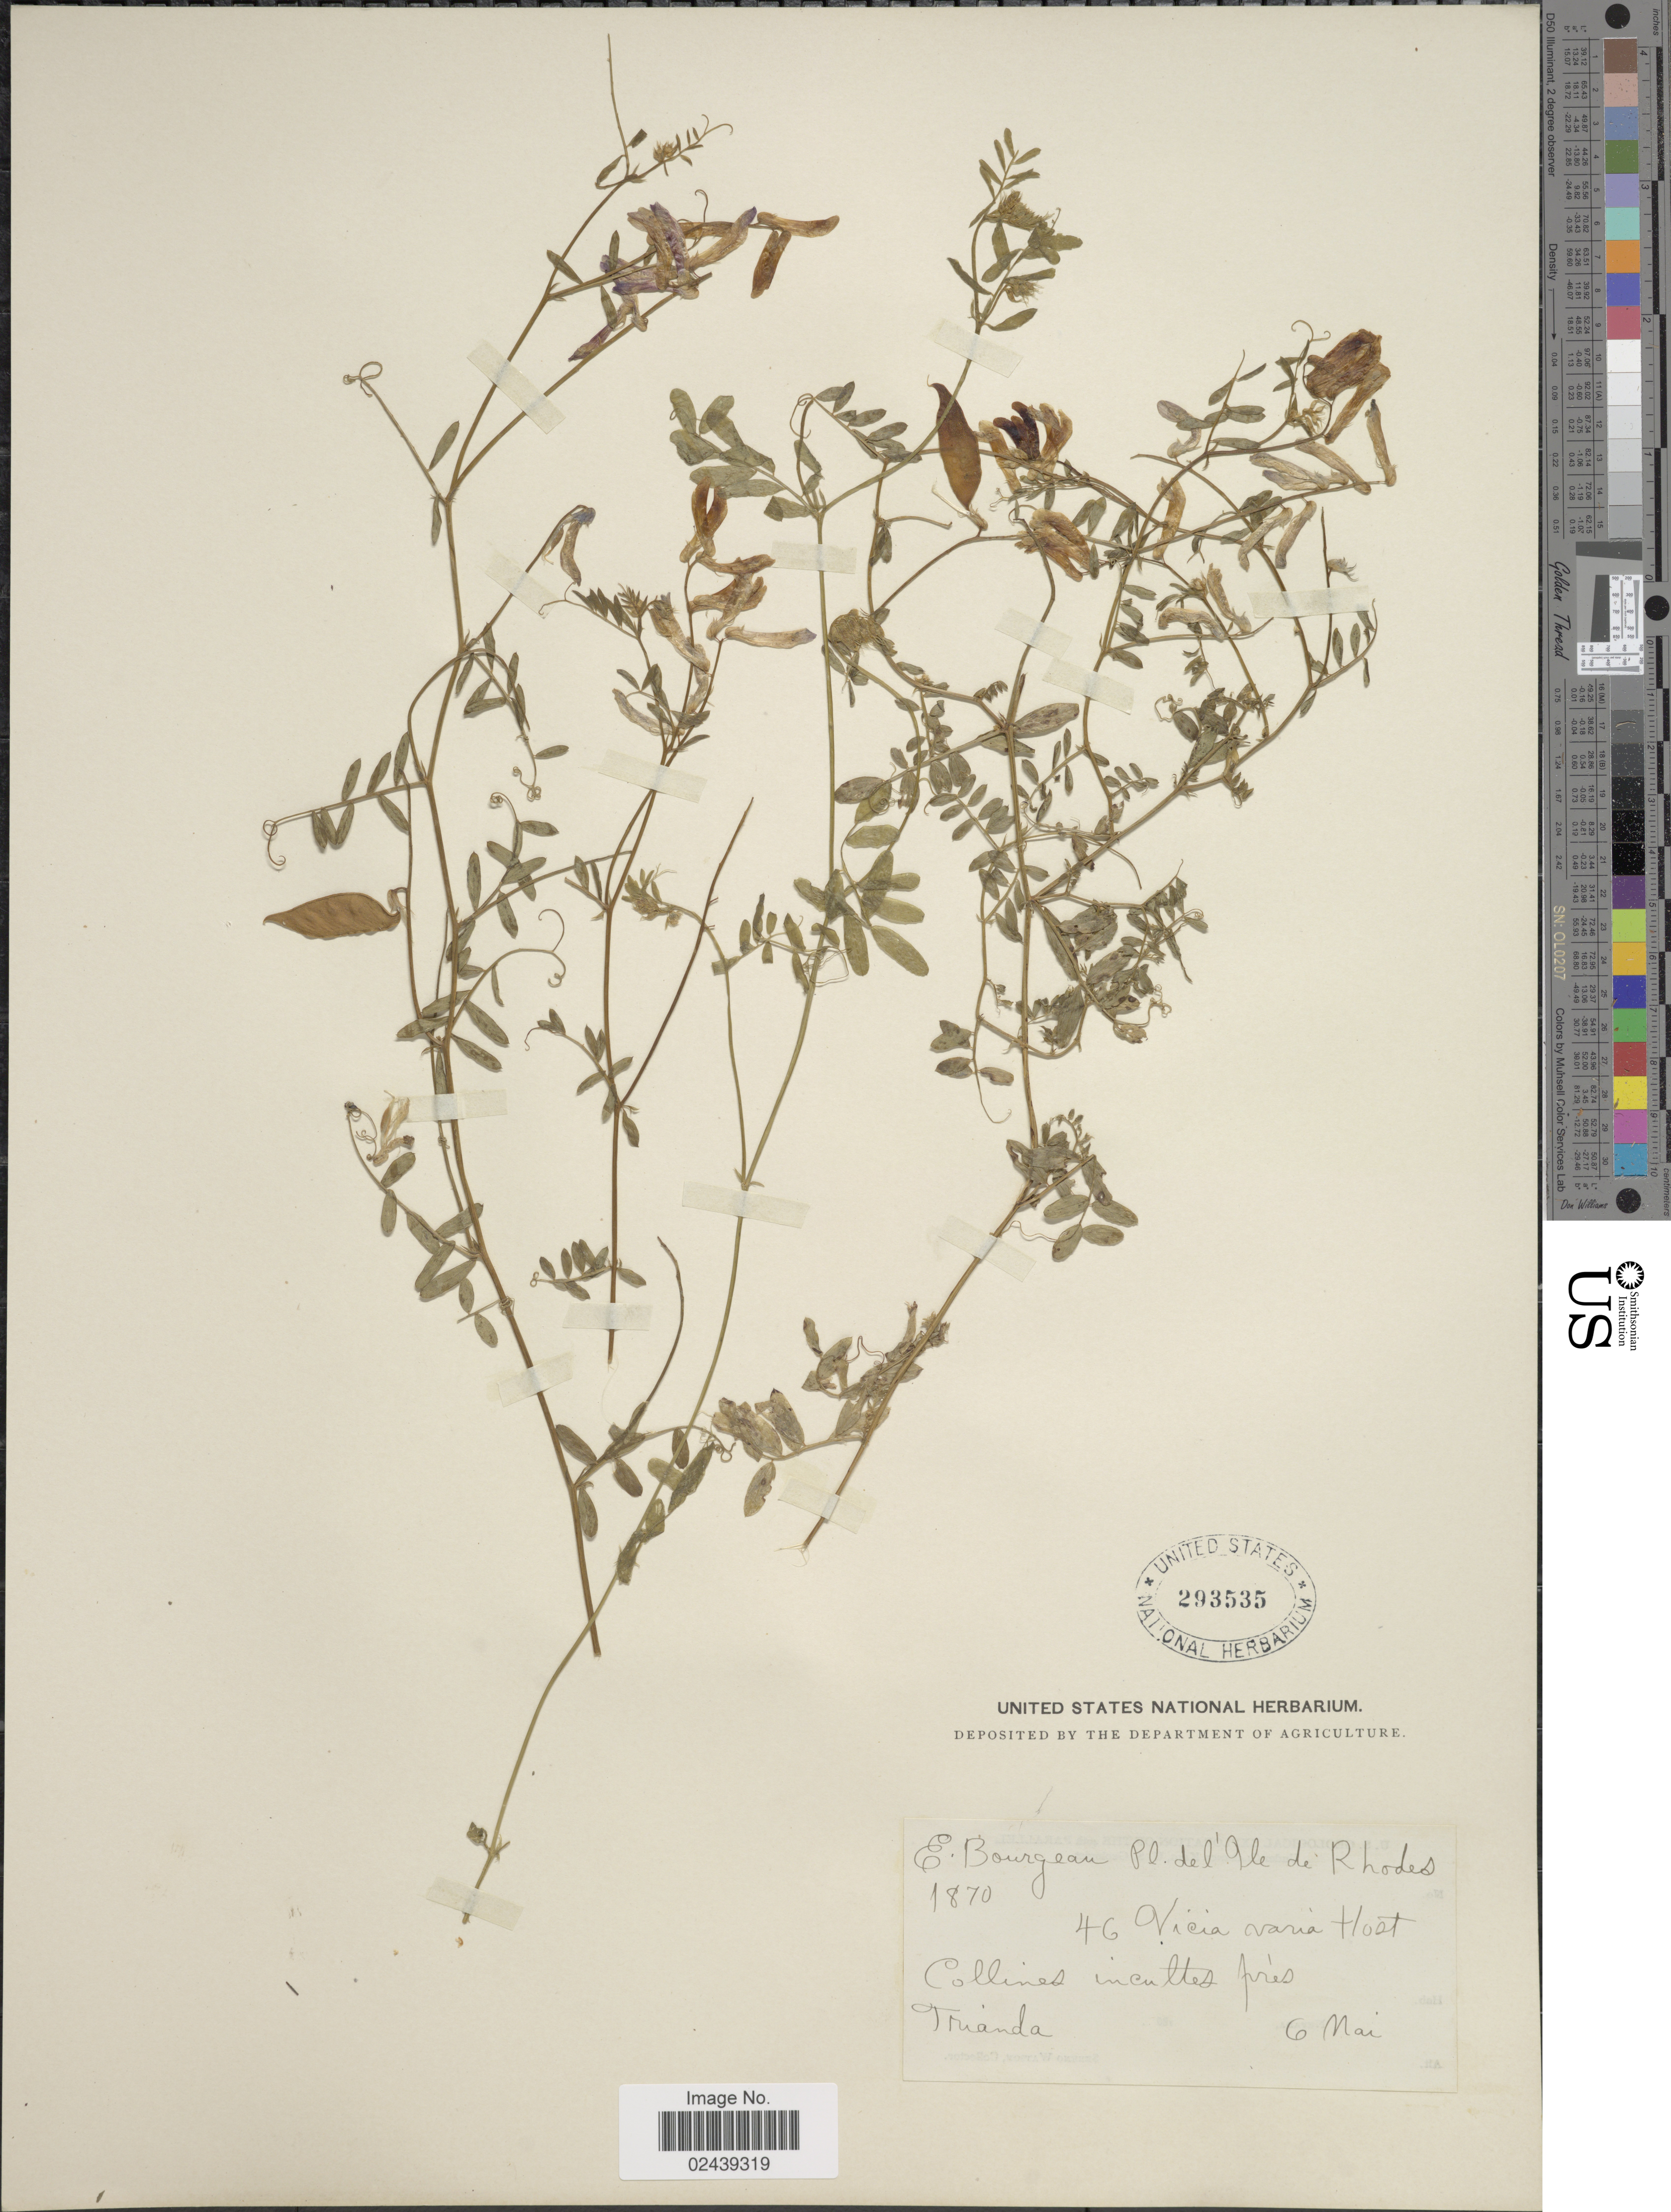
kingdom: Plantae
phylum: Tracheophyta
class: Magnoliopsida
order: Fabales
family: Fabaceae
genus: Vicia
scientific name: Vicia varia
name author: Host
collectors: E. Bourgeau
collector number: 46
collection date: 1870-05-06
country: Greece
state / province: South Aegean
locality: L'Ile de Rhodes. Collines incultis pres Trianda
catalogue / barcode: US 293535